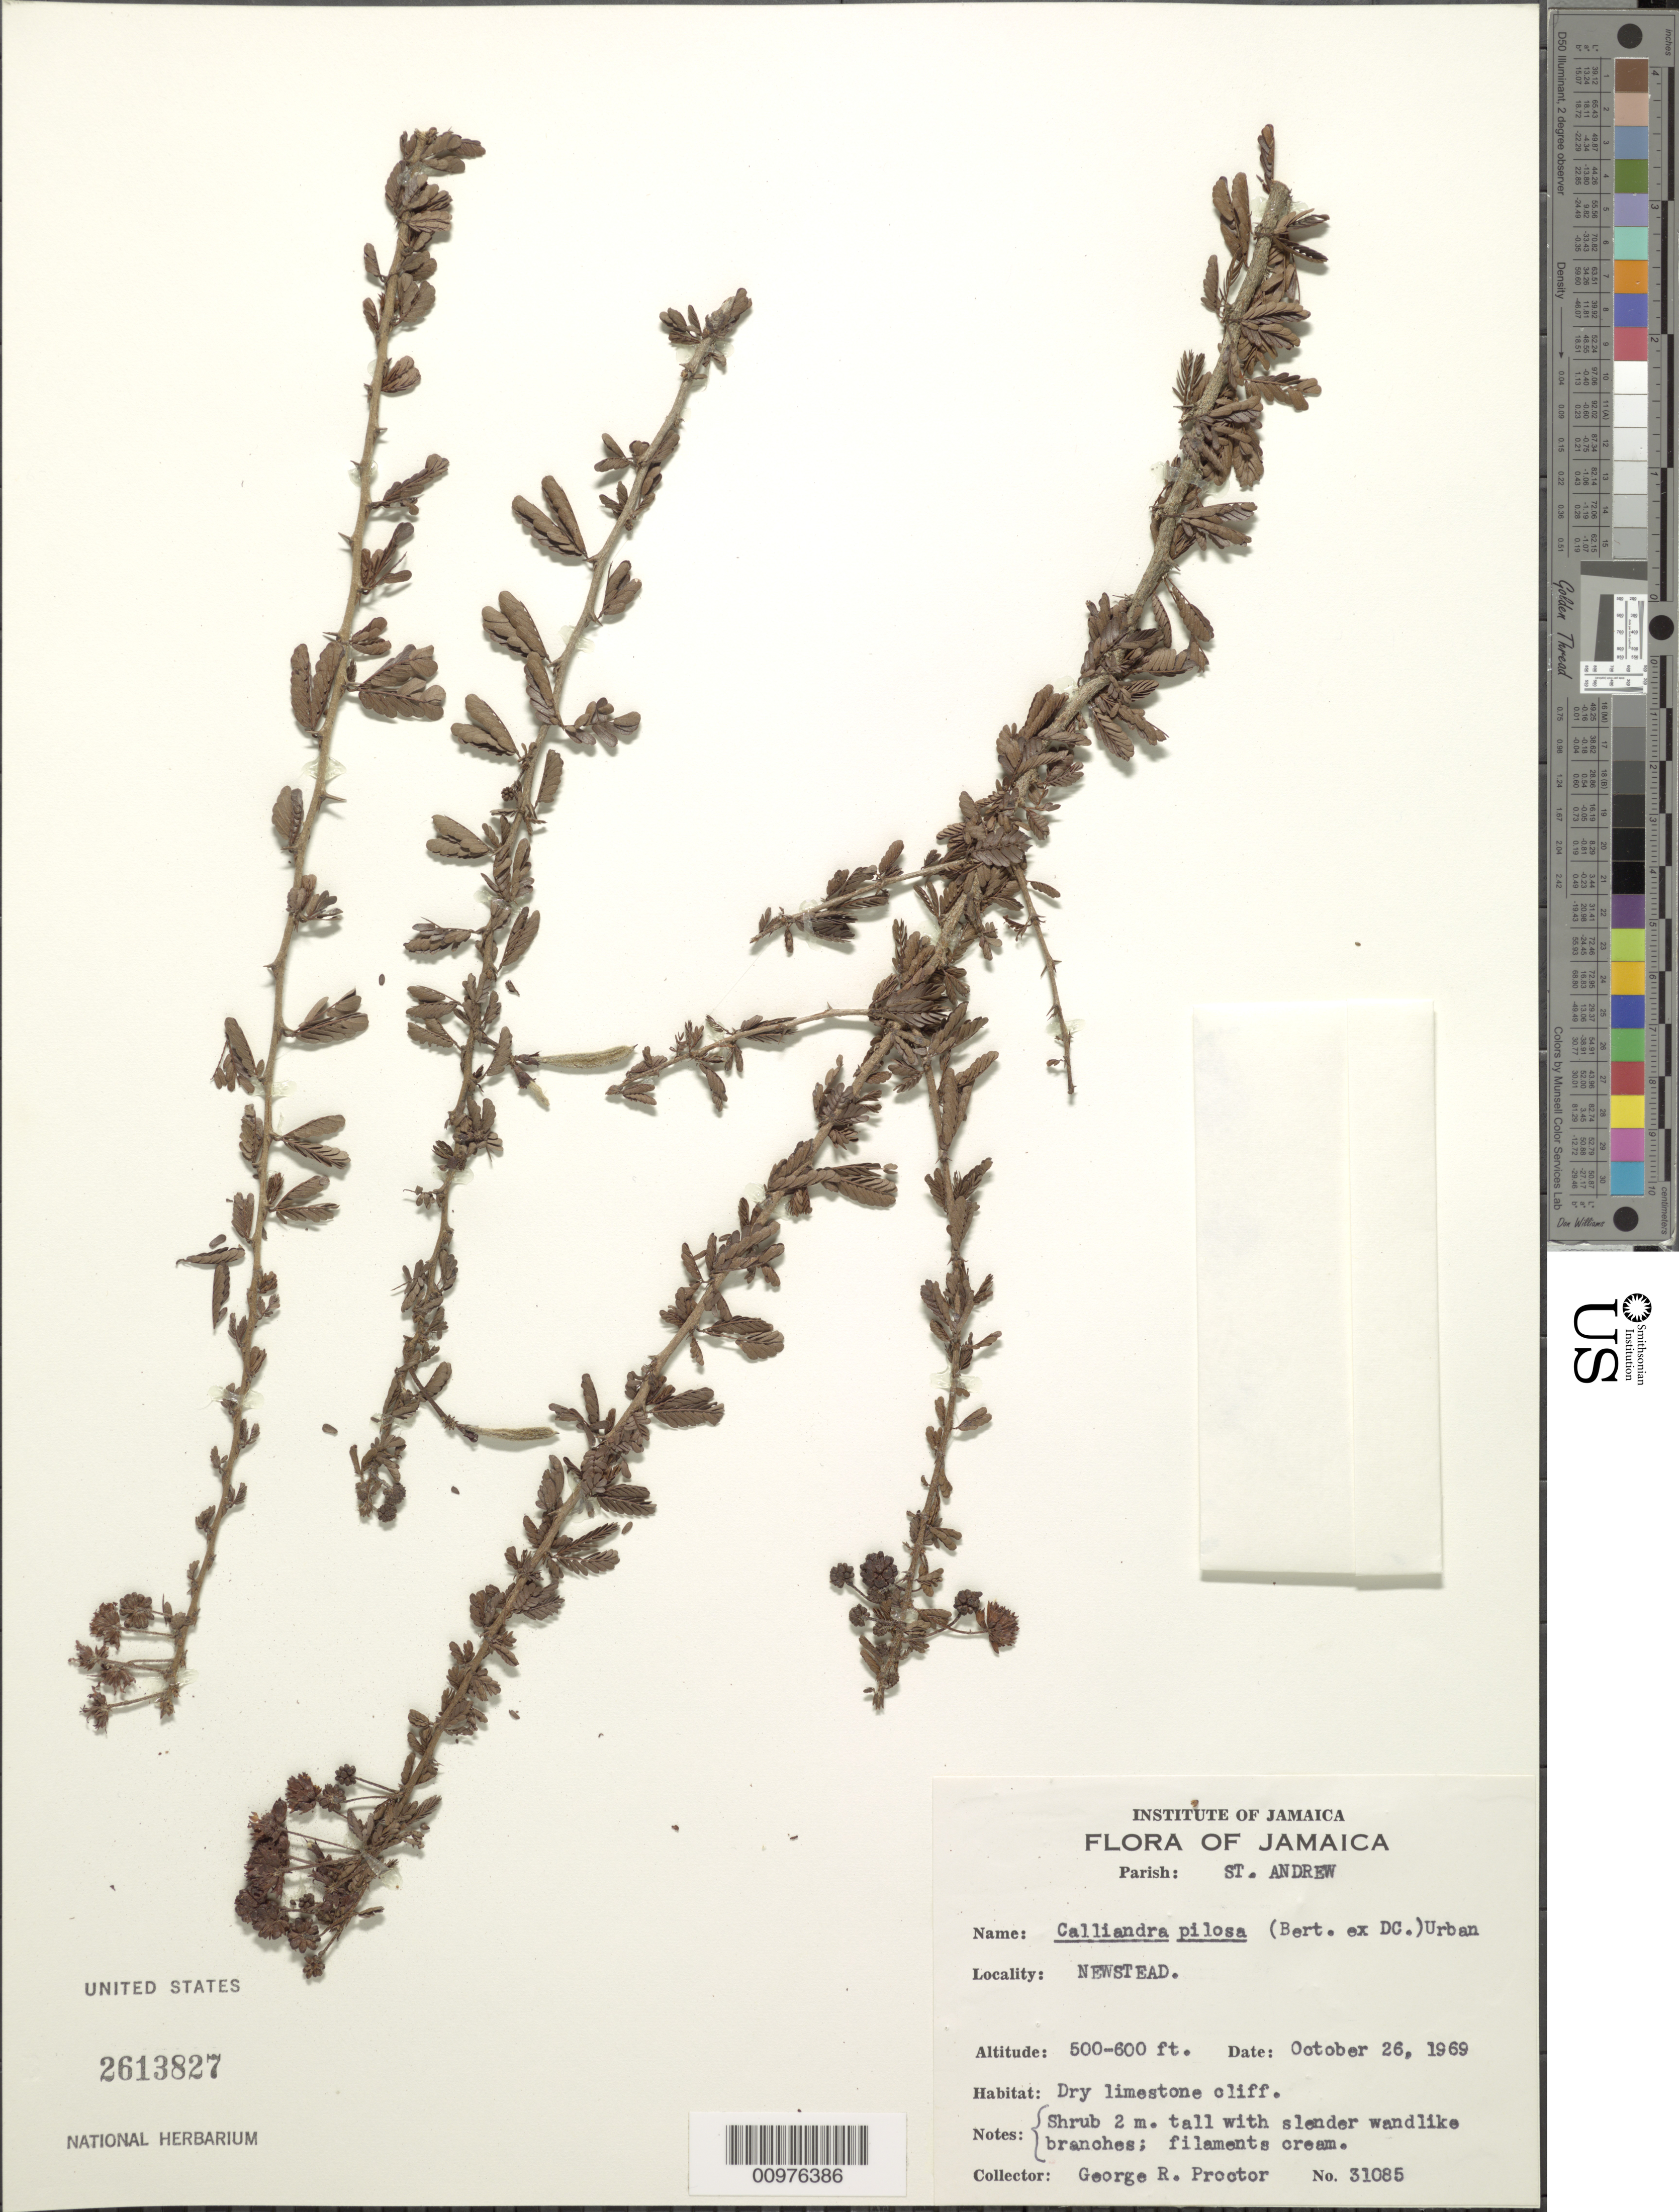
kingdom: Plantae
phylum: Tracheophyta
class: Magnoliopsida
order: Fabales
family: Fabaceae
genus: Calliandra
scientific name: Calliandra pilosa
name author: (Bertero & DC.) Urb.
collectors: G. R. Proctor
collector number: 31085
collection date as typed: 26 Oct 1969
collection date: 1969-10-26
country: Jamaica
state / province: Saint Andrew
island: Jamaica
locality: Newstead.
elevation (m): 152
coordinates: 0 N, 0 E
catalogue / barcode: US 2613827